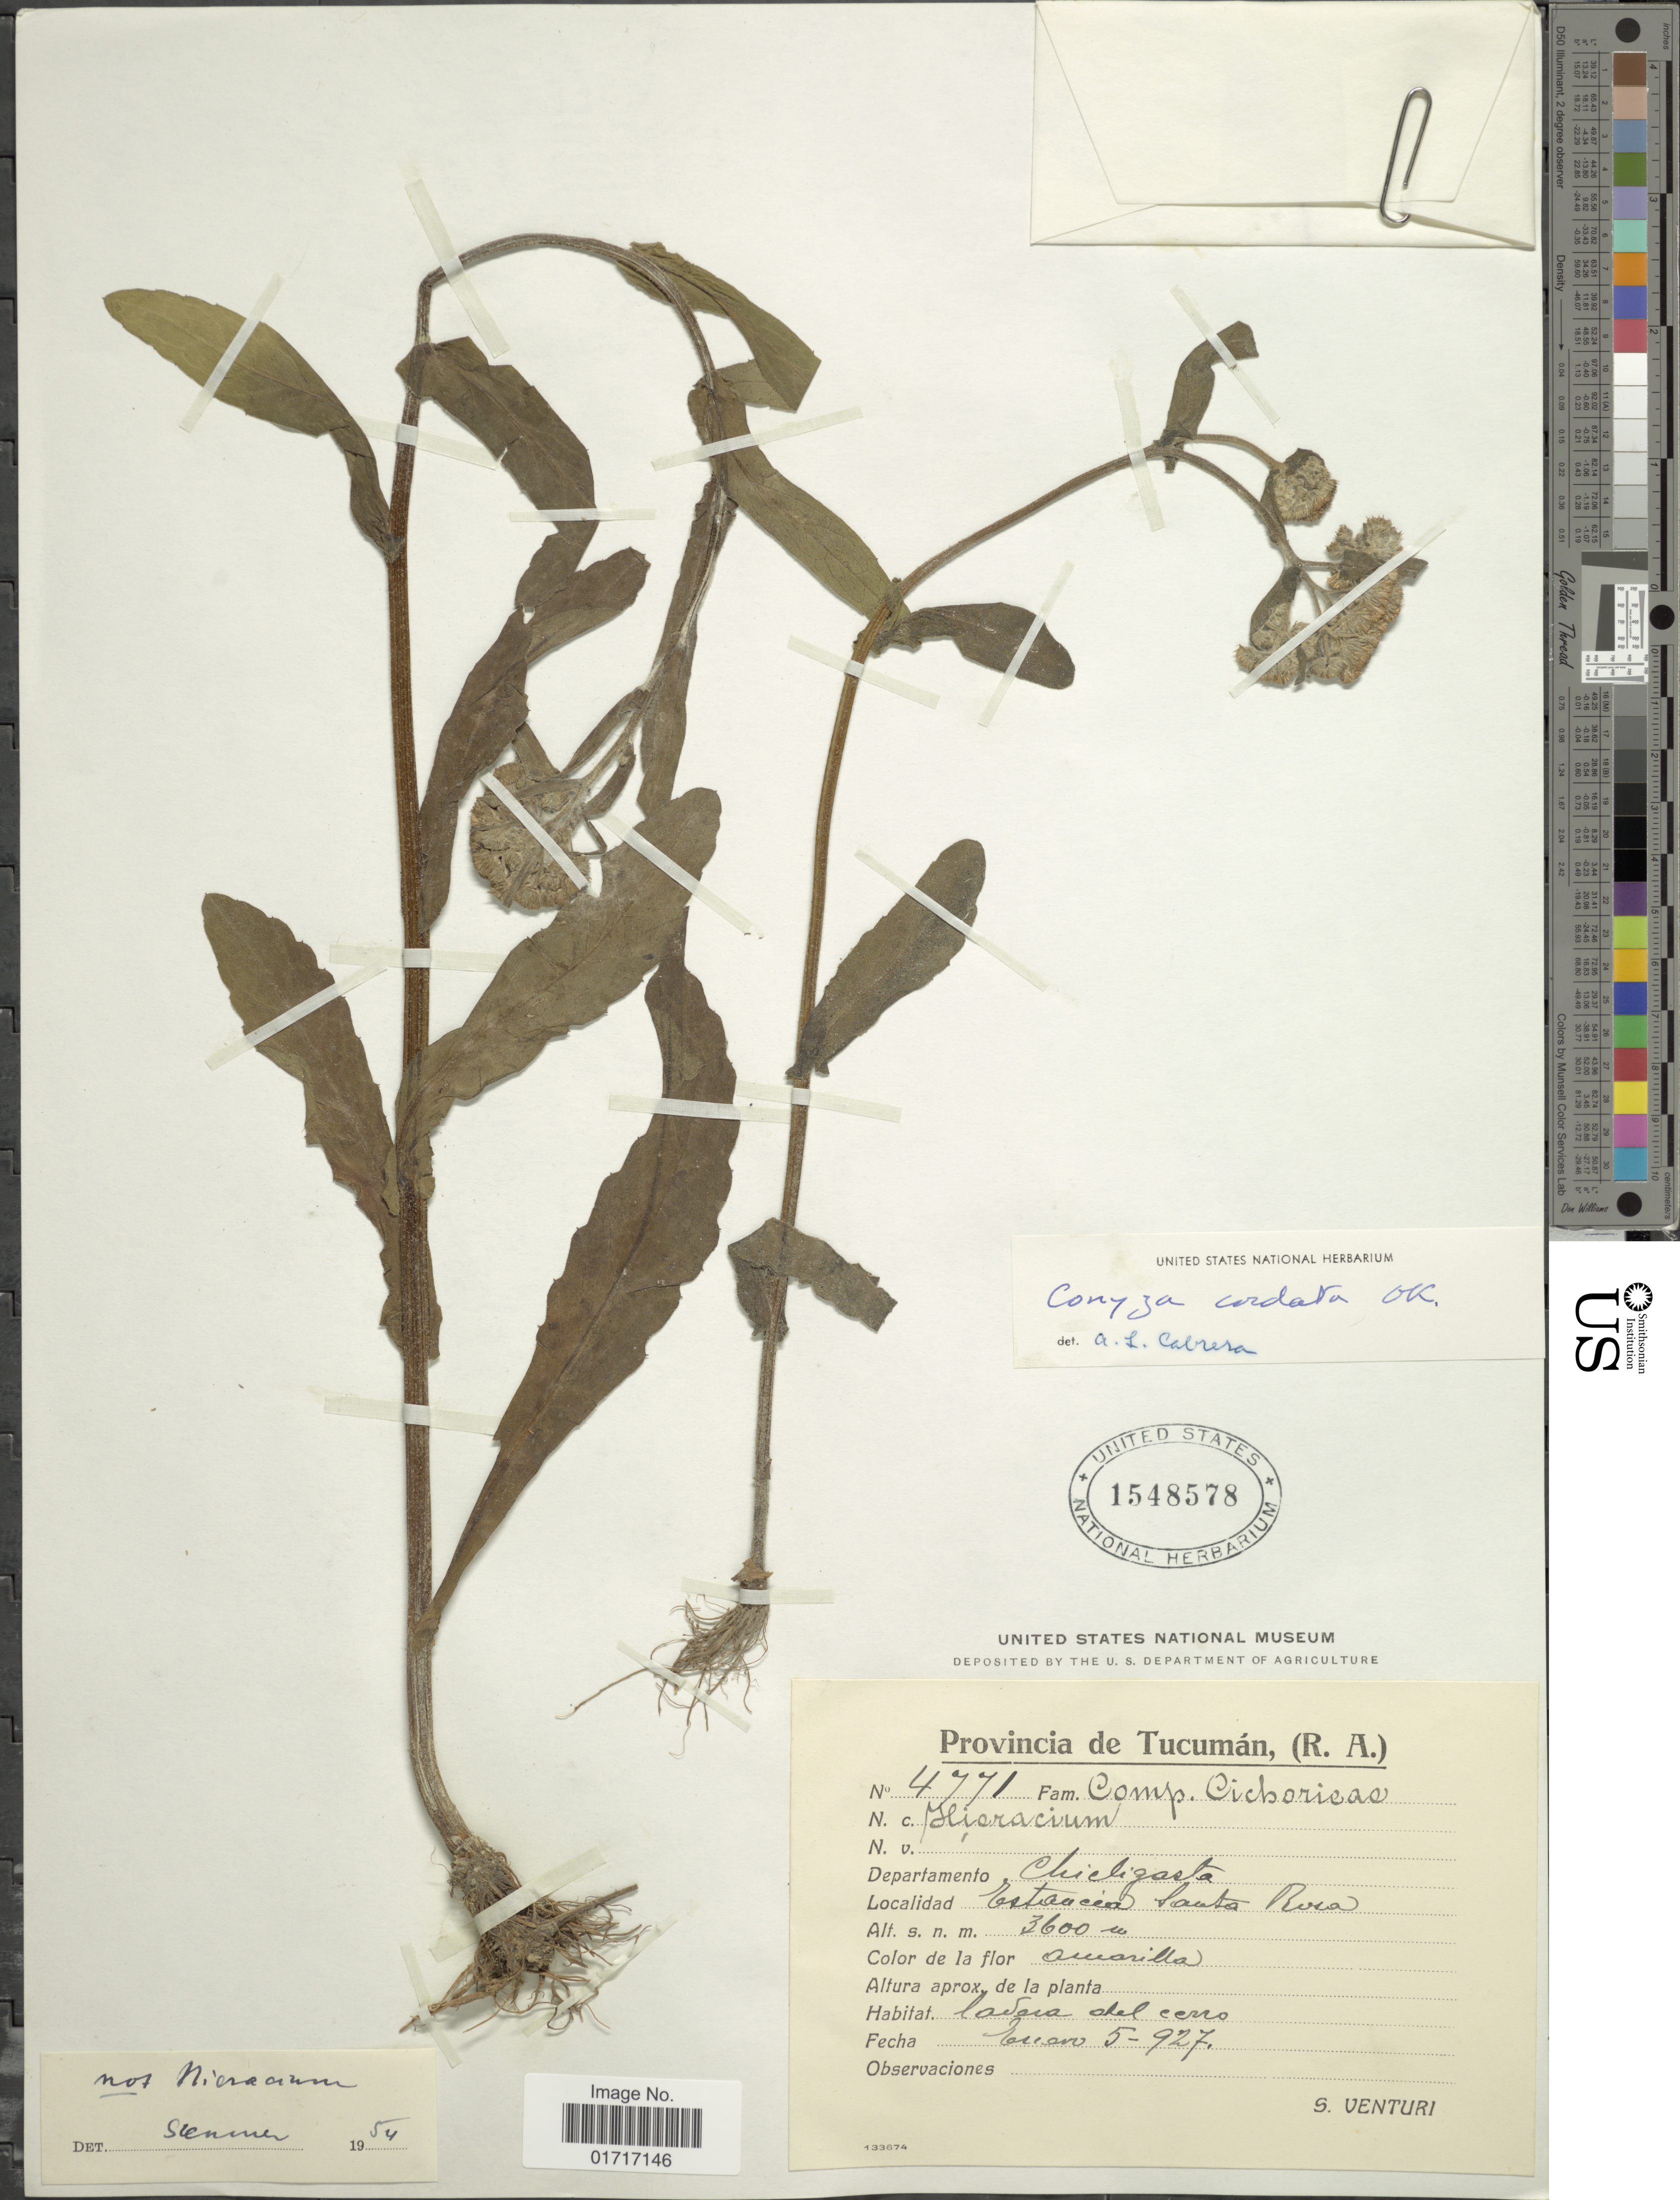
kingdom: Plantae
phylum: Tracheophyta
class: Magnoliopsida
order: Asterales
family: Asteraceae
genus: Conyza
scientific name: Conyza cordata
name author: Kuntze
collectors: S. Venturi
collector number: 4771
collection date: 1927-01-05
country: Argentina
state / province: Tucuman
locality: Departamento Chicligasta, Estancia Santa Rosa.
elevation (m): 3600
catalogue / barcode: US 1548578